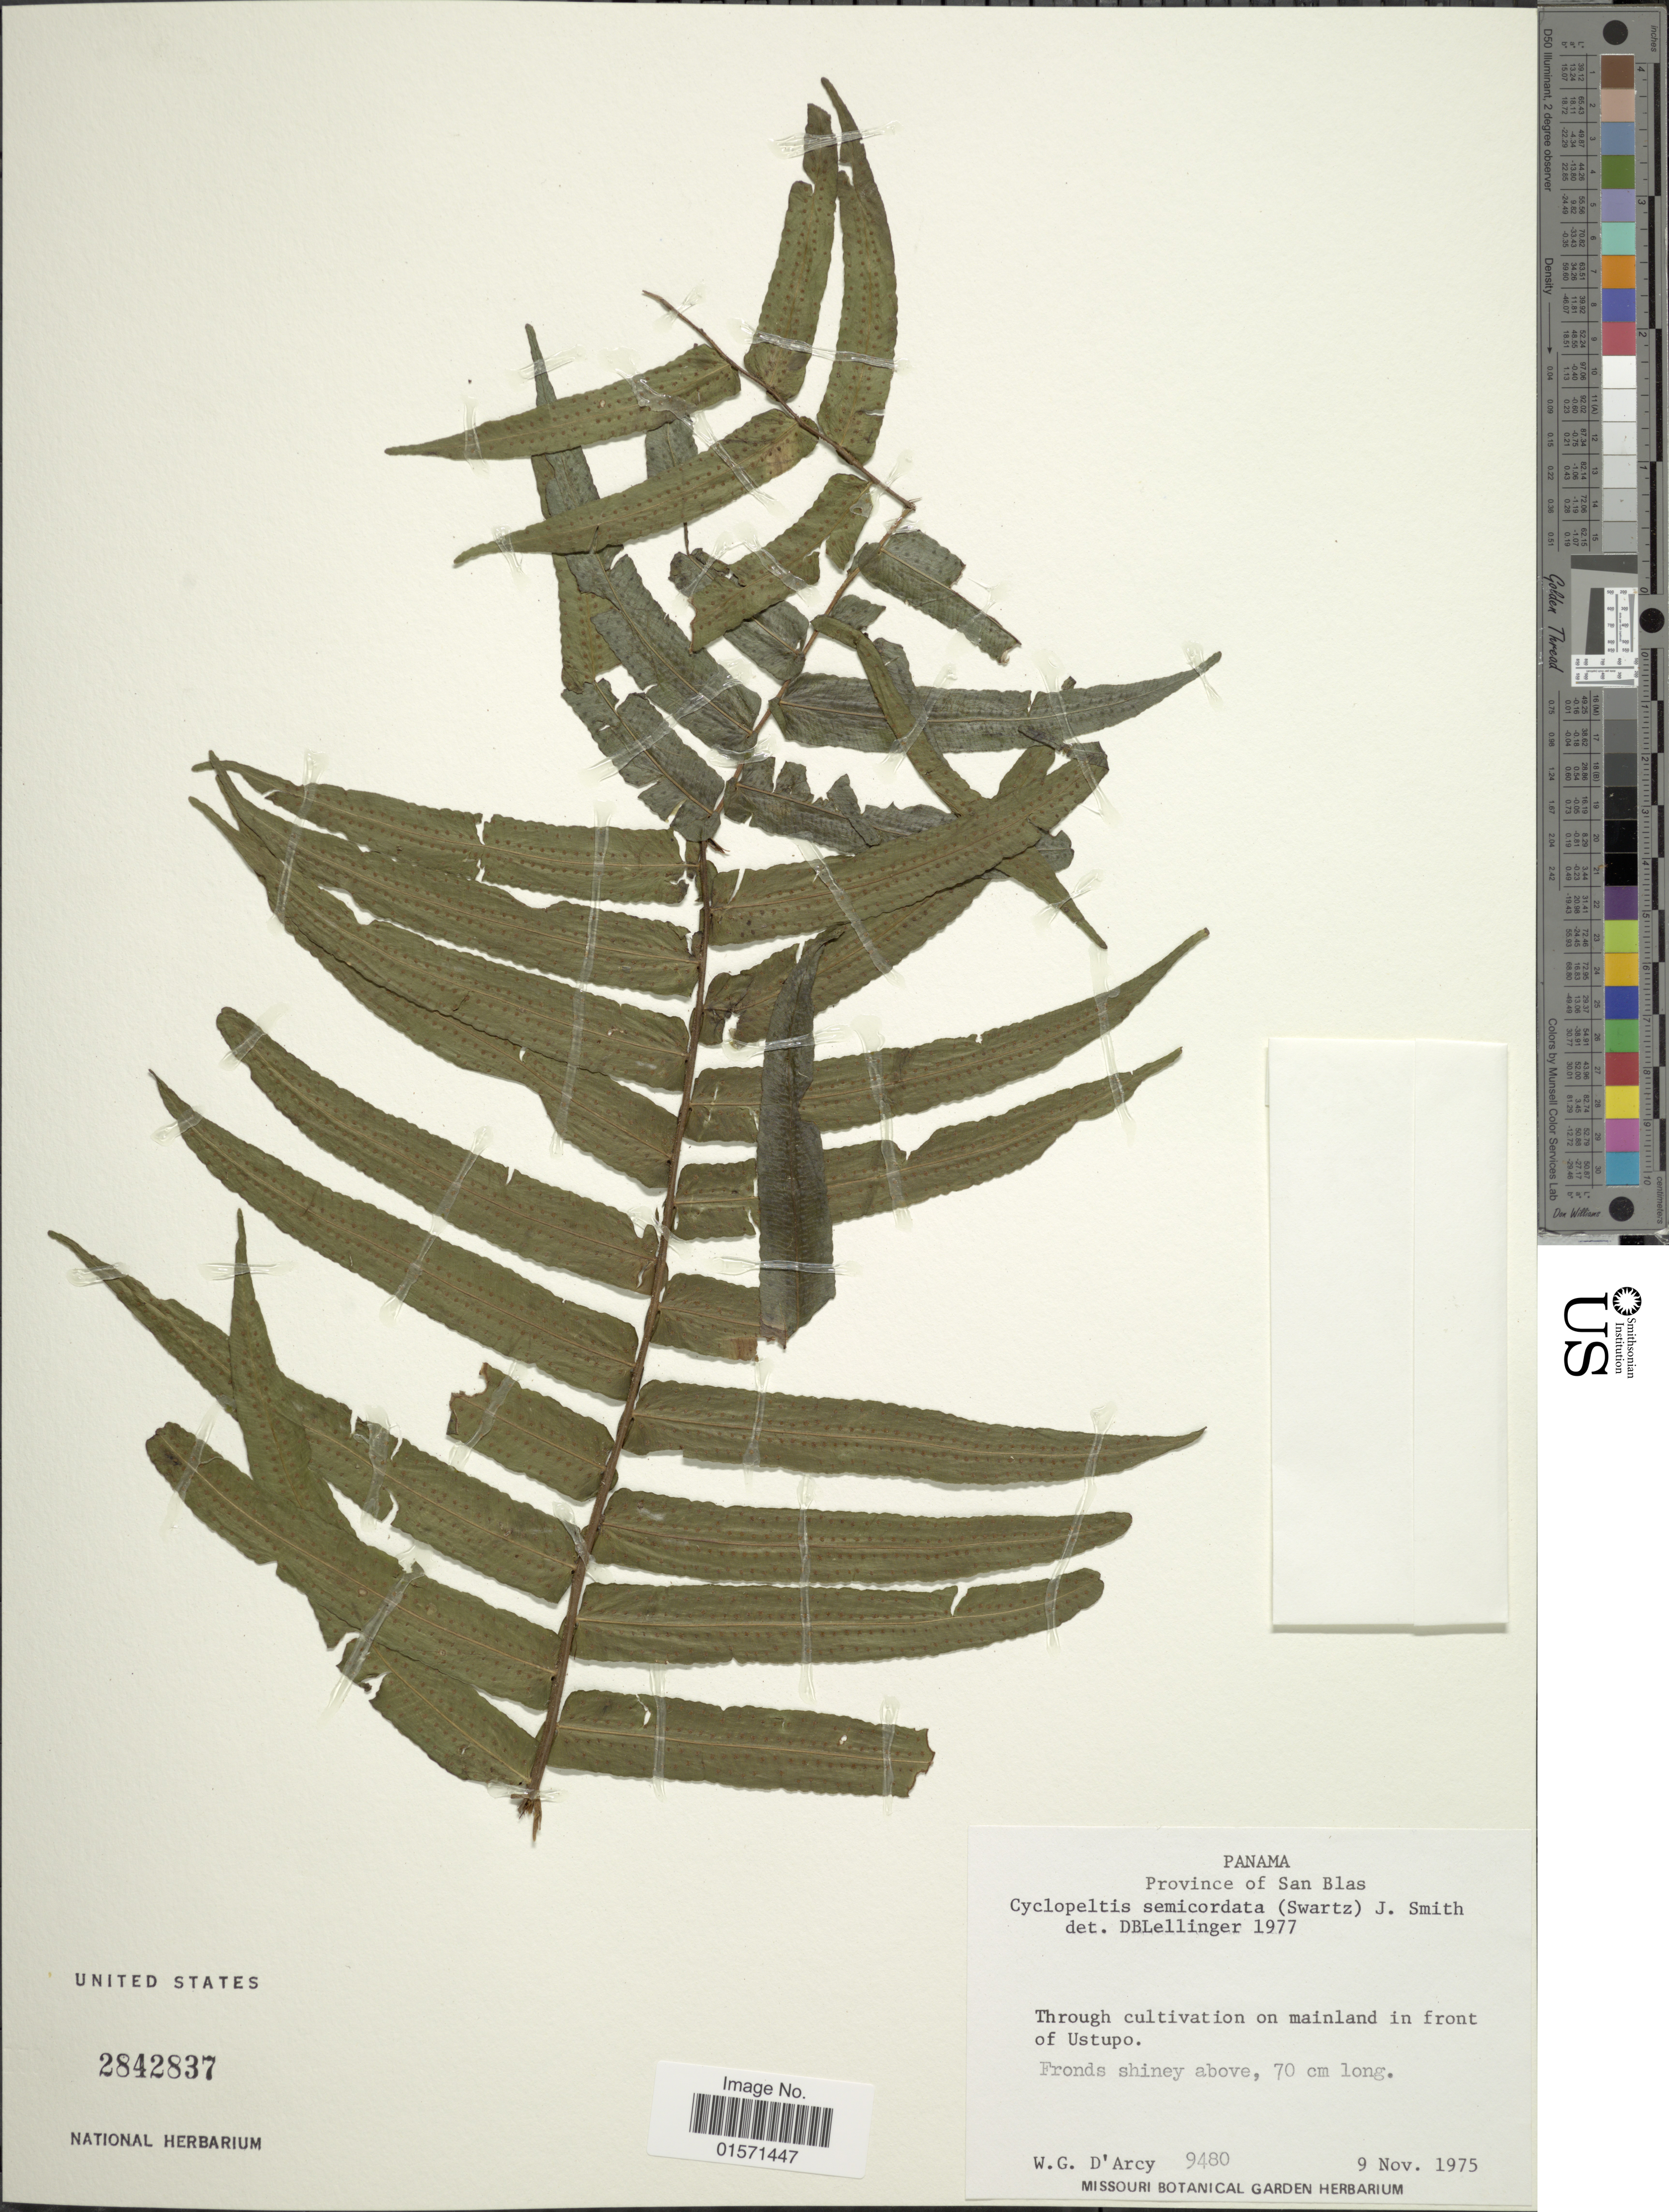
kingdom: Plantae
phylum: Tracheophyta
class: Polypodiopsida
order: Polypodiales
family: Lomariopsidaceae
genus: Cyclopeltis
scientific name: Cyclopeltis semicordata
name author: (Sw.) J. Sm.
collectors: W. G. D'Arcy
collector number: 9480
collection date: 1975-11-09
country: Panama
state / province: Kuna Yala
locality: Province of San Blas. Through cultivation on mainland in front of Ustupo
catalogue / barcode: US 2842837